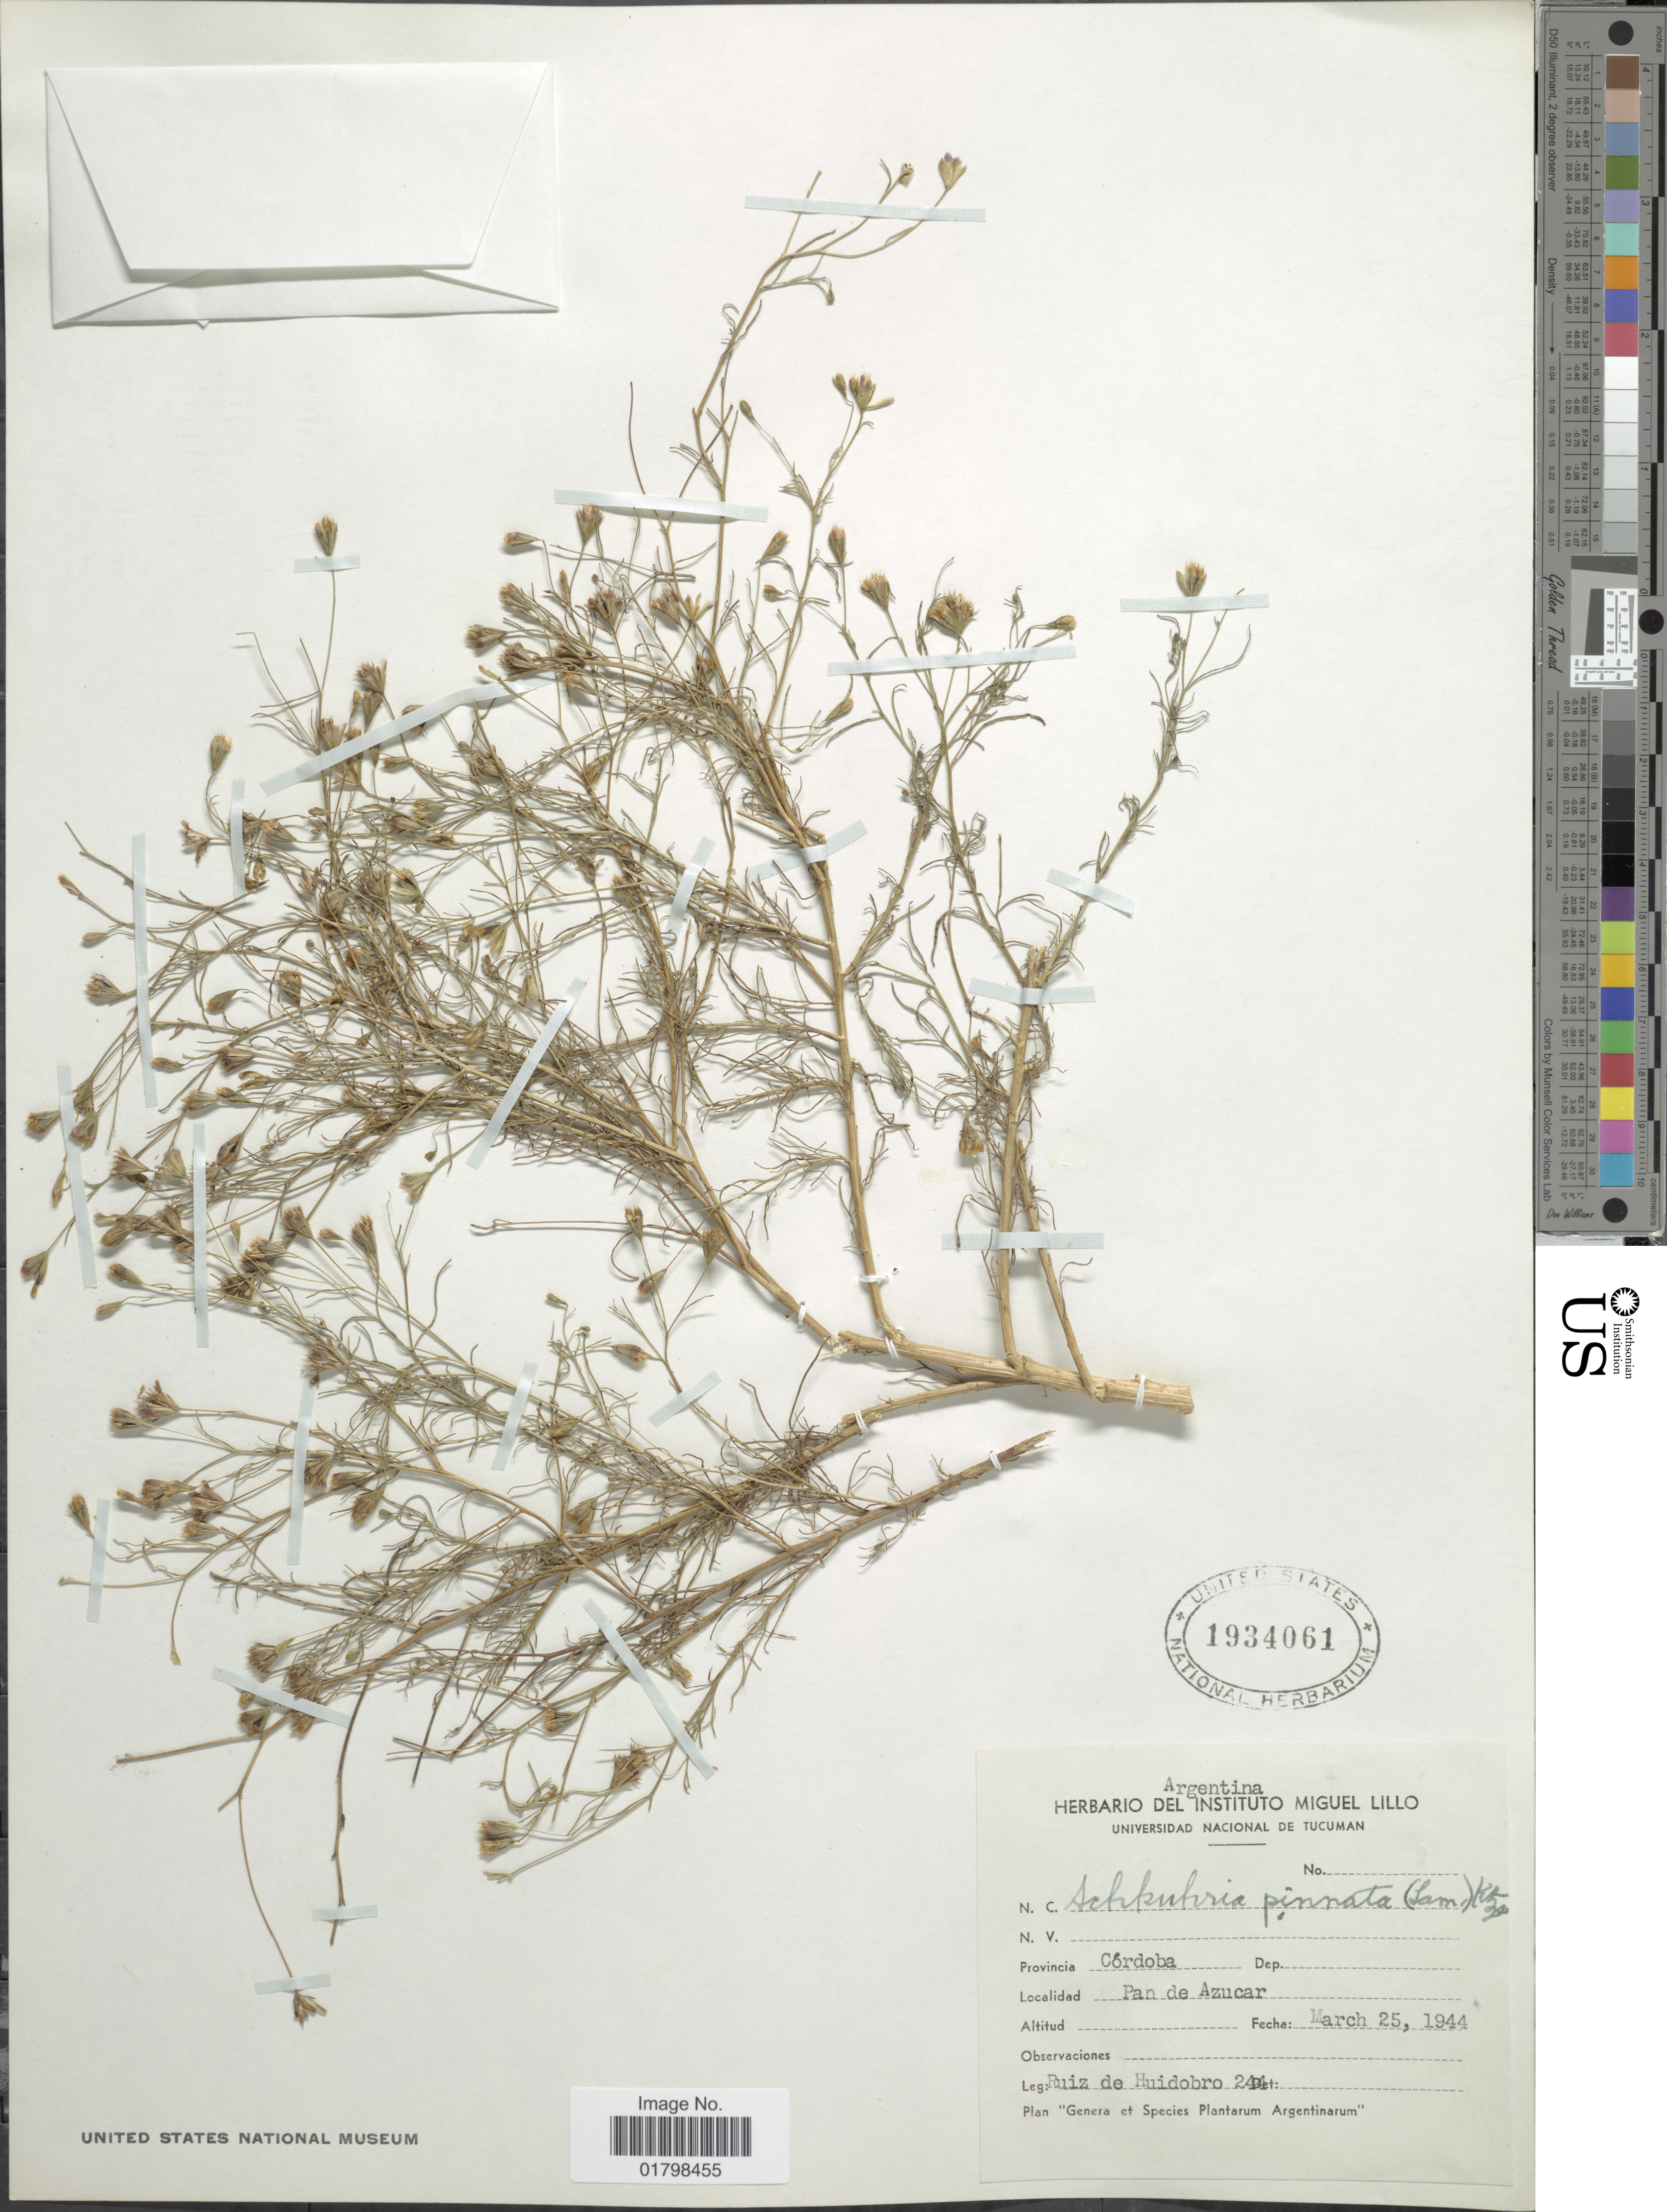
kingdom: Plantae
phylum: Tracheophyta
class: Magnoliopsida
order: Asterales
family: Asteraceae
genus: Schkuhria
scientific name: Schkuhria pinnata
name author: (Lam.) Kuntze ex Thell.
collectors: A. M. R. Huidobro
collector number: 244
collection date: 1944-03-25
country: Colombia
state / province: Córdoba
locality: Pan de Azucar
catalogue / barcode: US 1934061